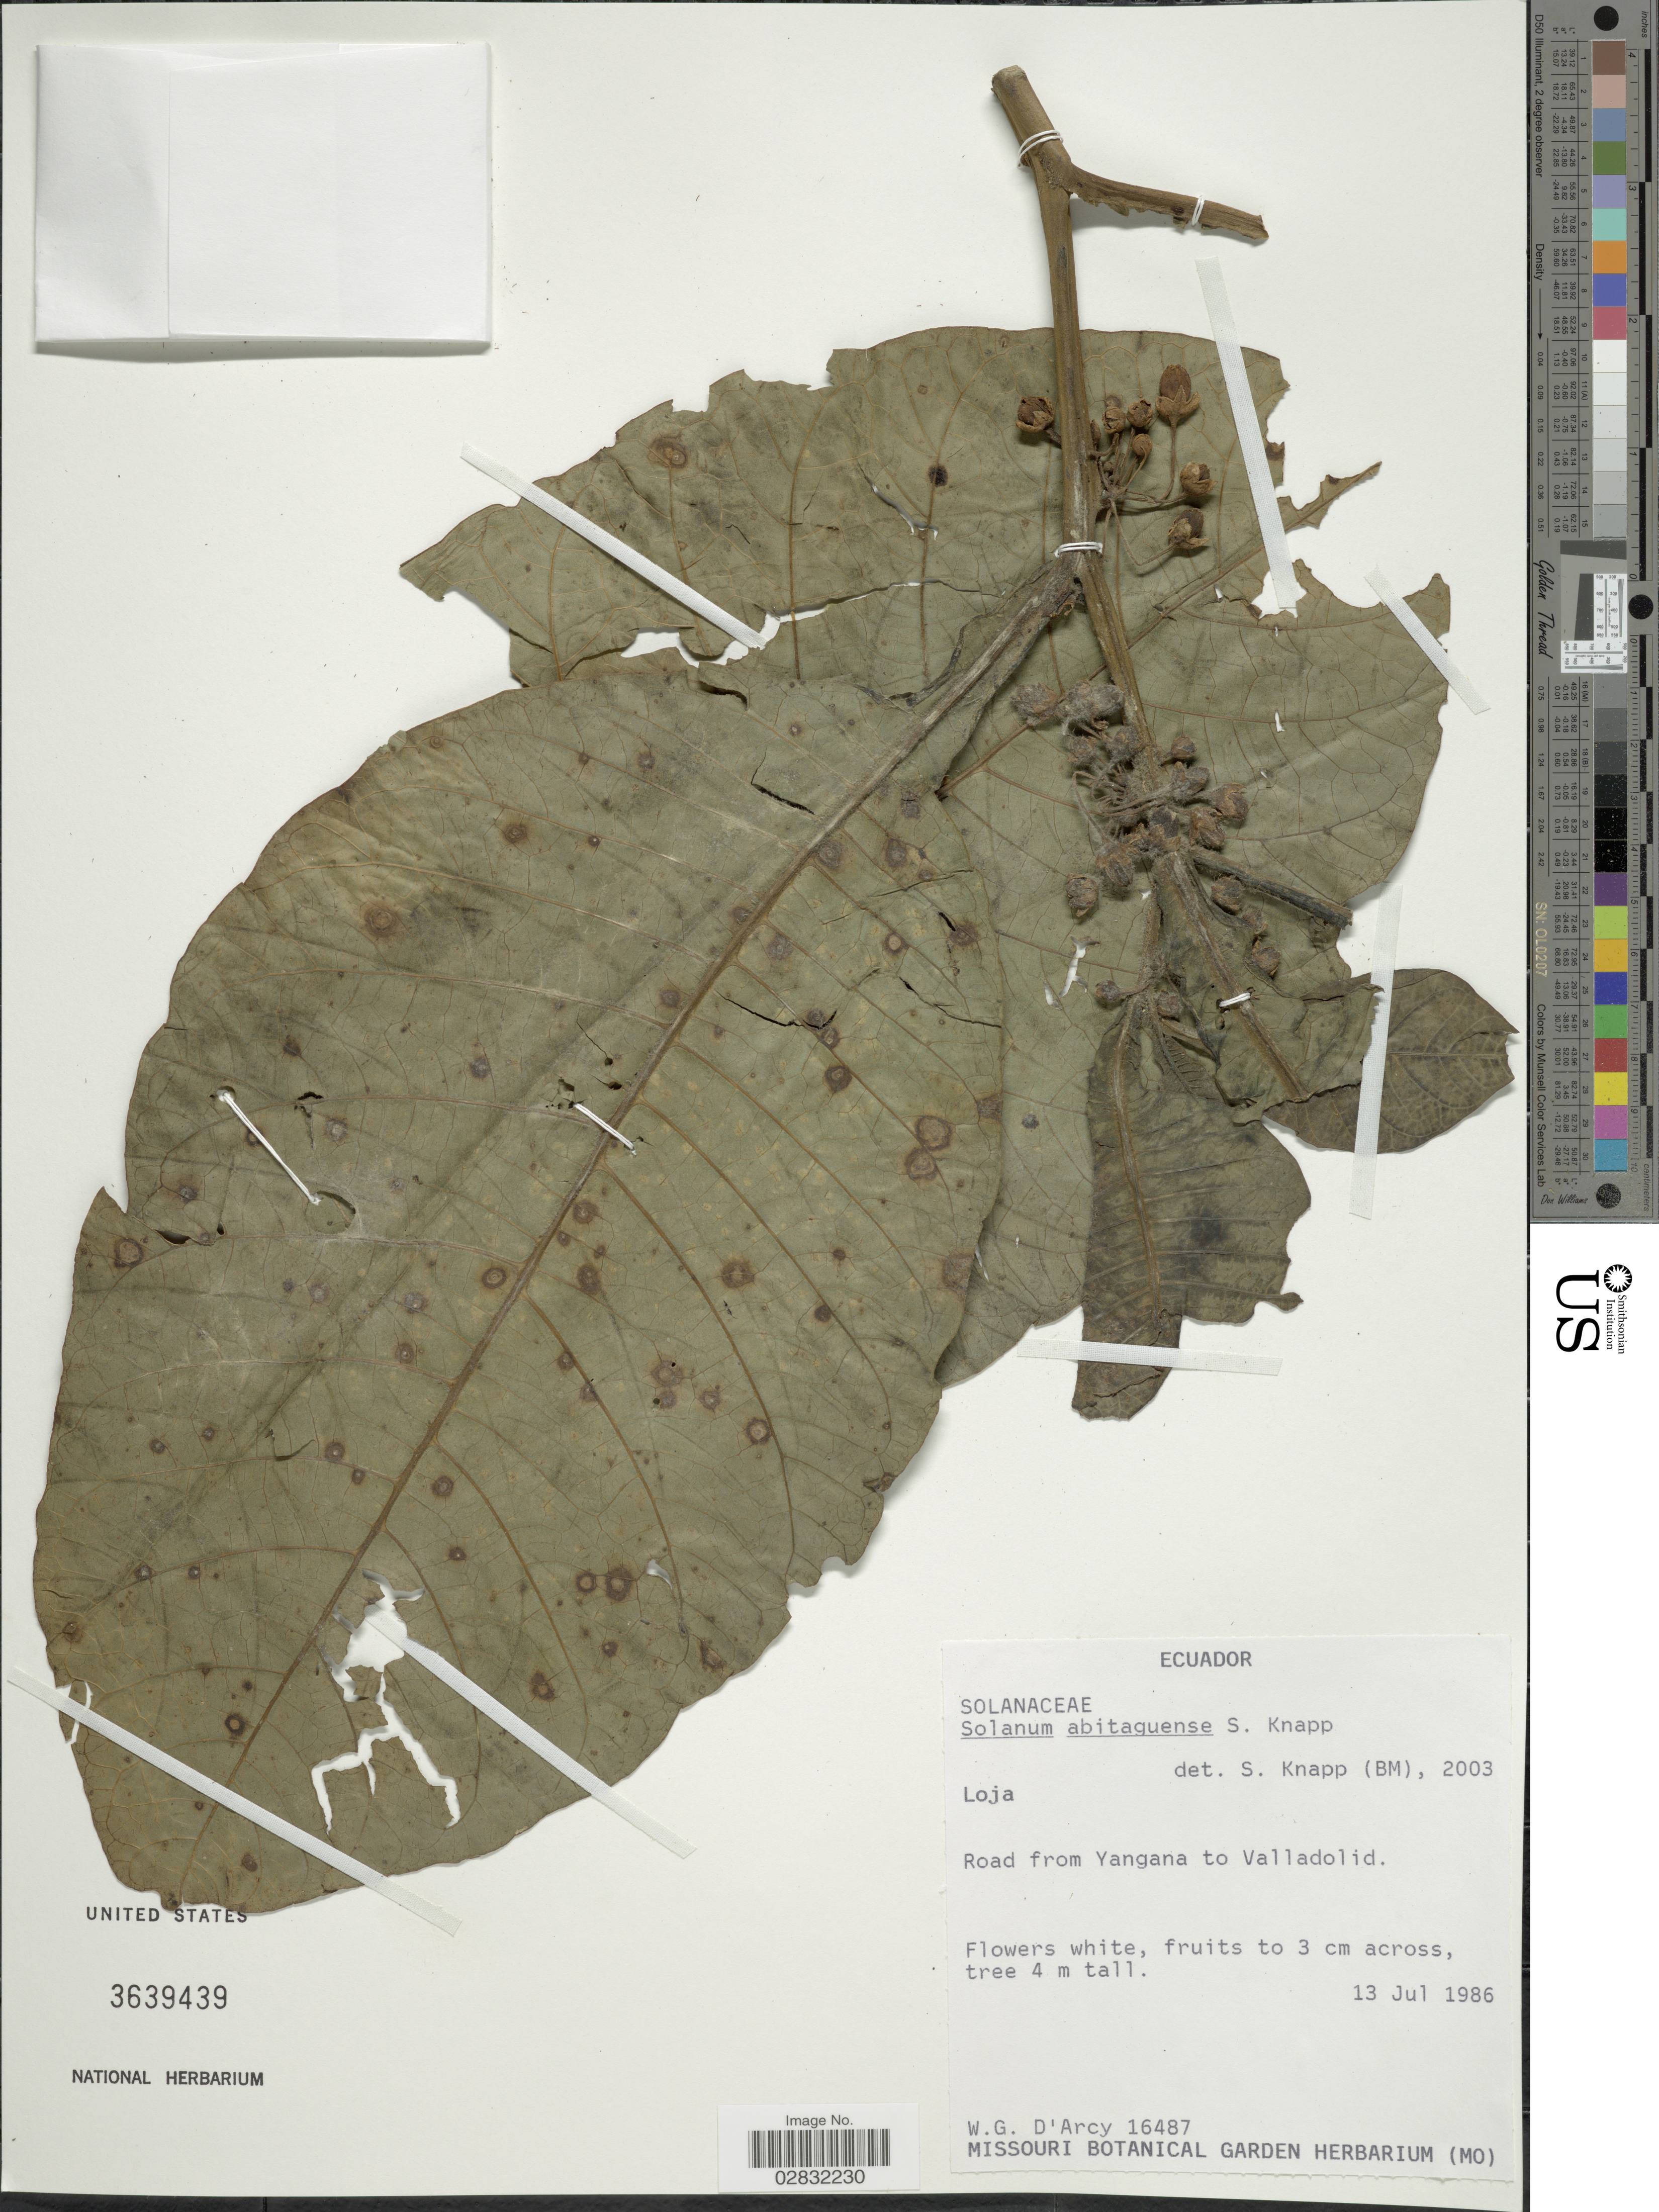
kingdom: Plantae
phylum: Tracheophyta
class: Magnoliopsida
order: Solanales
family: Solanaceae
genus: Solanum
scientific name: Solanum abitaguense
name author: S. Knapp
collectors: W. G. D'Arcy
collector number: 16487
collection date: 1986-07-13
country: Ecuador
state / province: Loja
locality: Loja, Road from Yangana to Valladolid.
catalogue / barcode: US 3639439